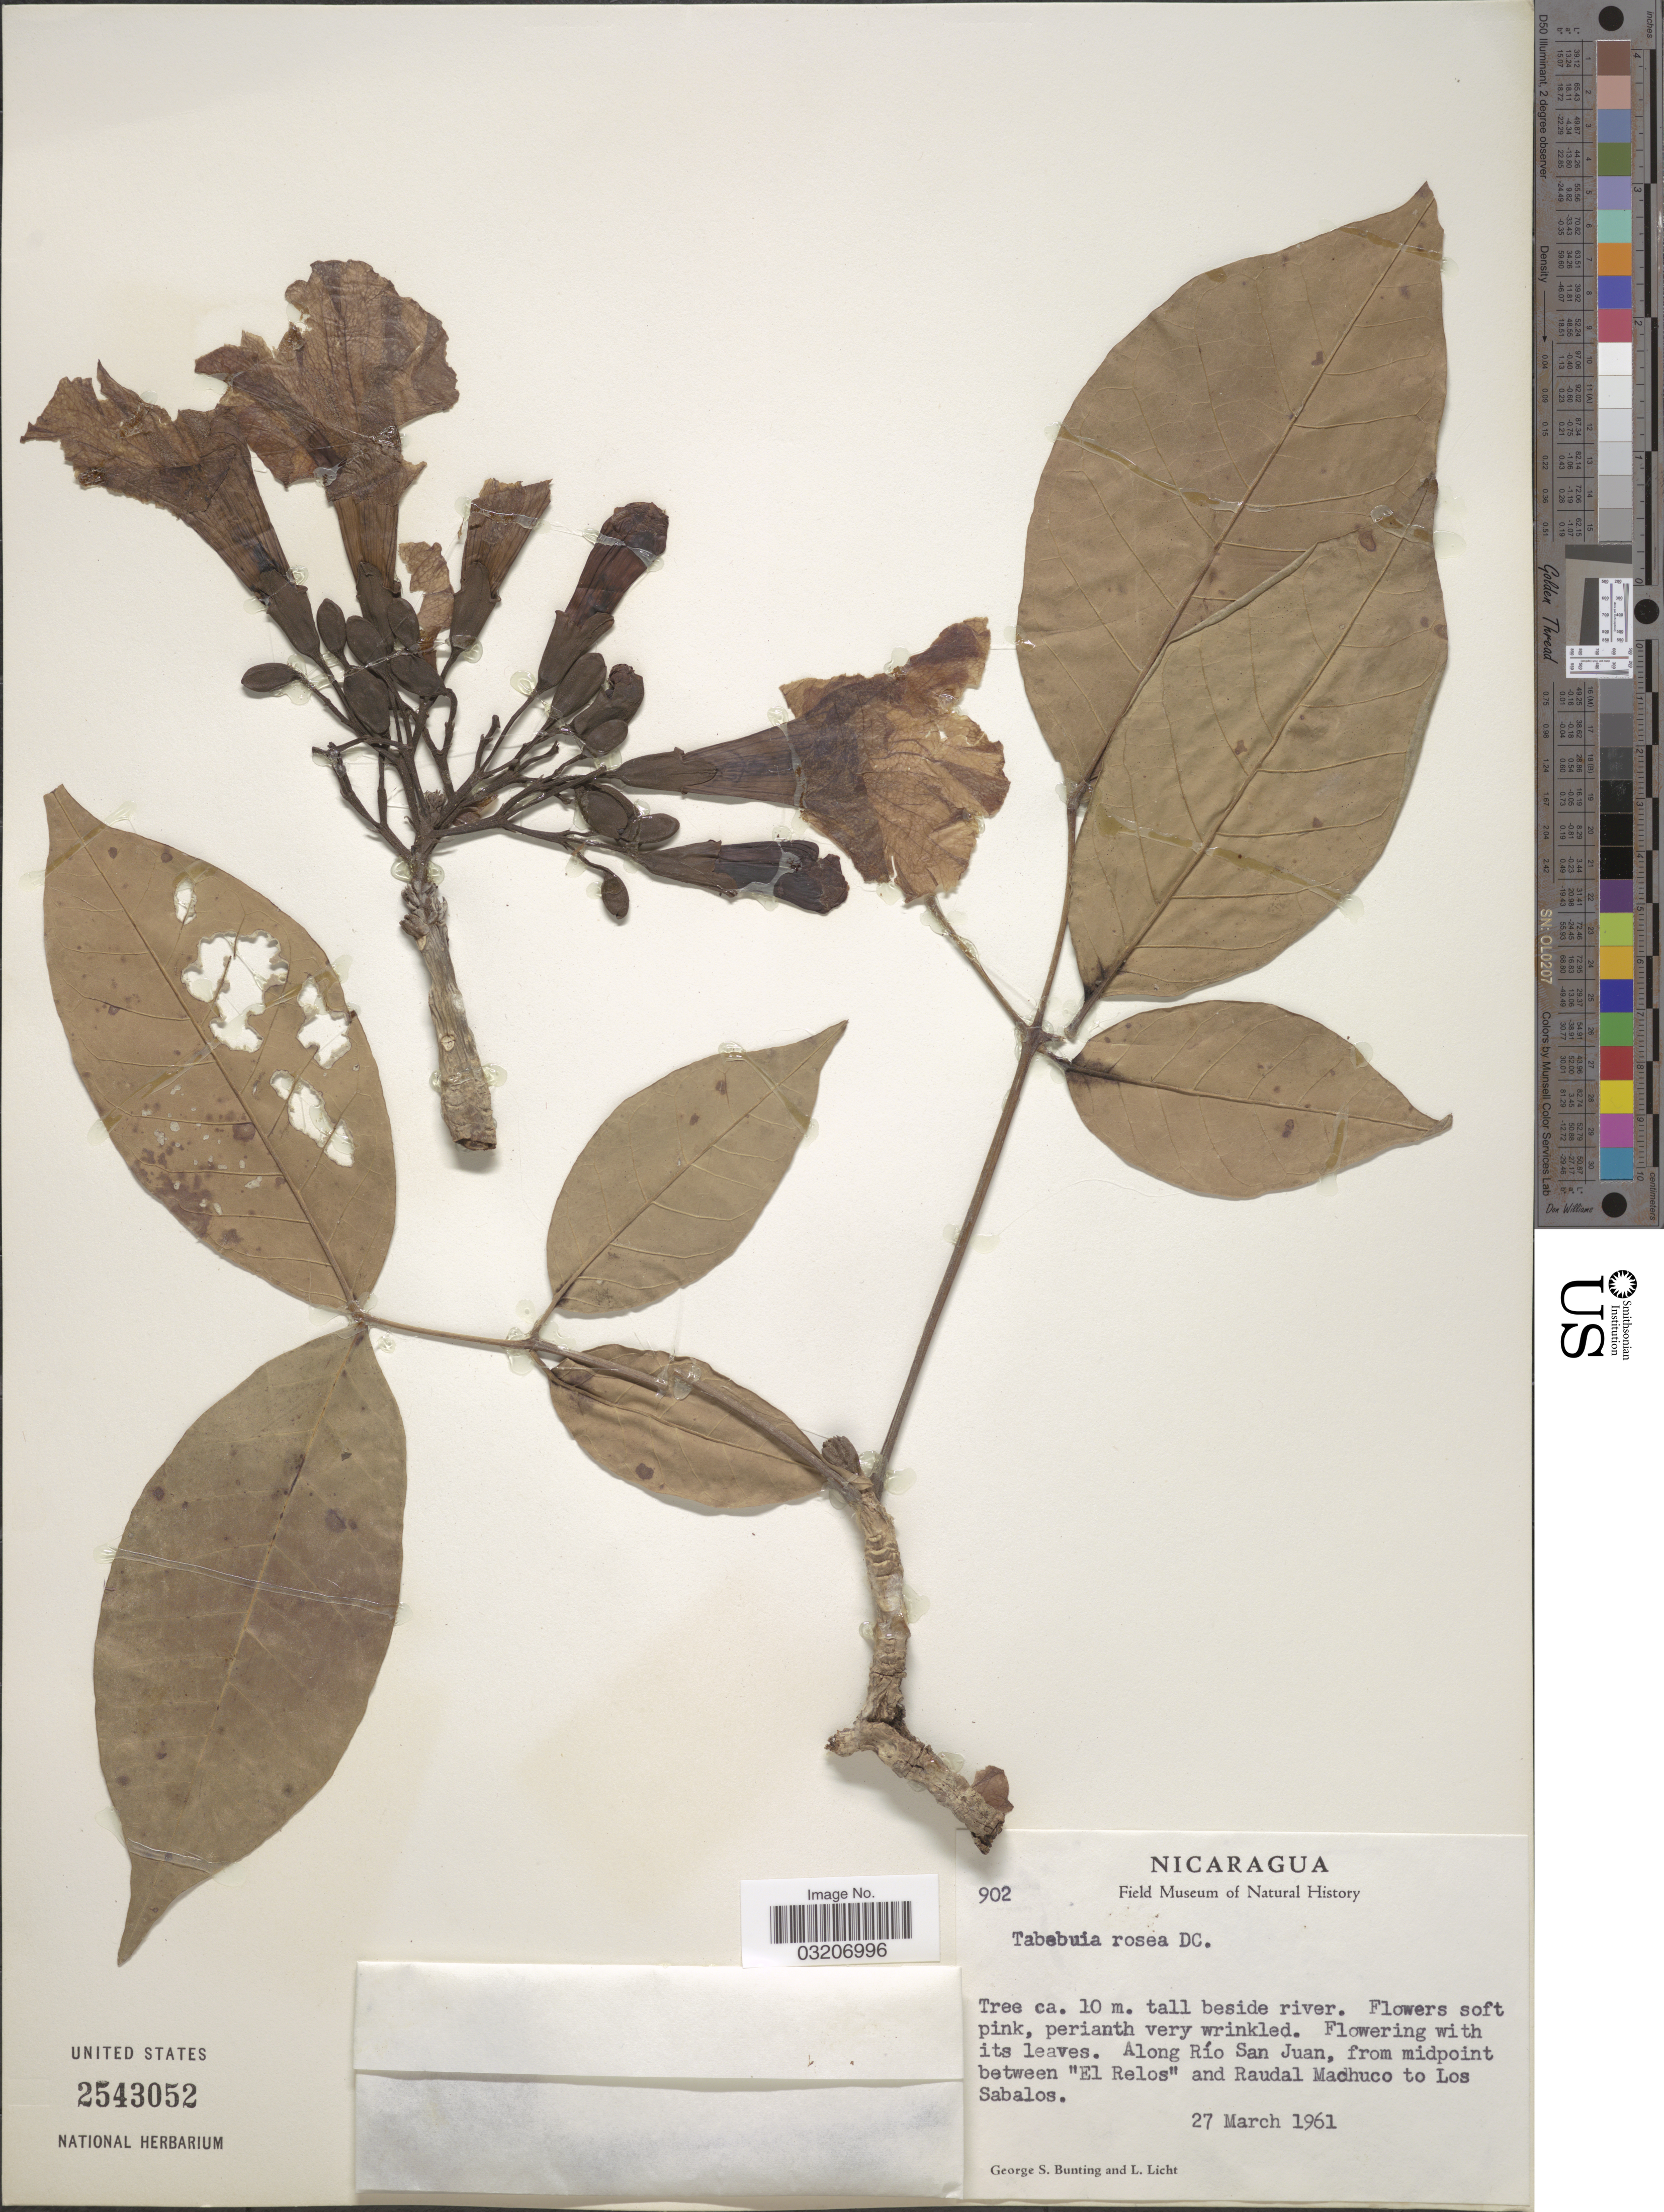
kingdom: Plantae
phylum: Tracheophyta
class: Magnoliopsida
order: Lamiales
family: Bignoniaceae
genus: Tabebuia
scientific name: Tabebuia rosea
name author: (Bertol.) DC.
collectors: G. S. Bunting & L. Licht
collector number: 902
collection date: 1961-03-27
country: Nicaragua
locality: Along Río San Juan, from midpoint between "El Relos"and Raudal Machuco to Los Sabalos.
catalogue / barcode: US 2543052